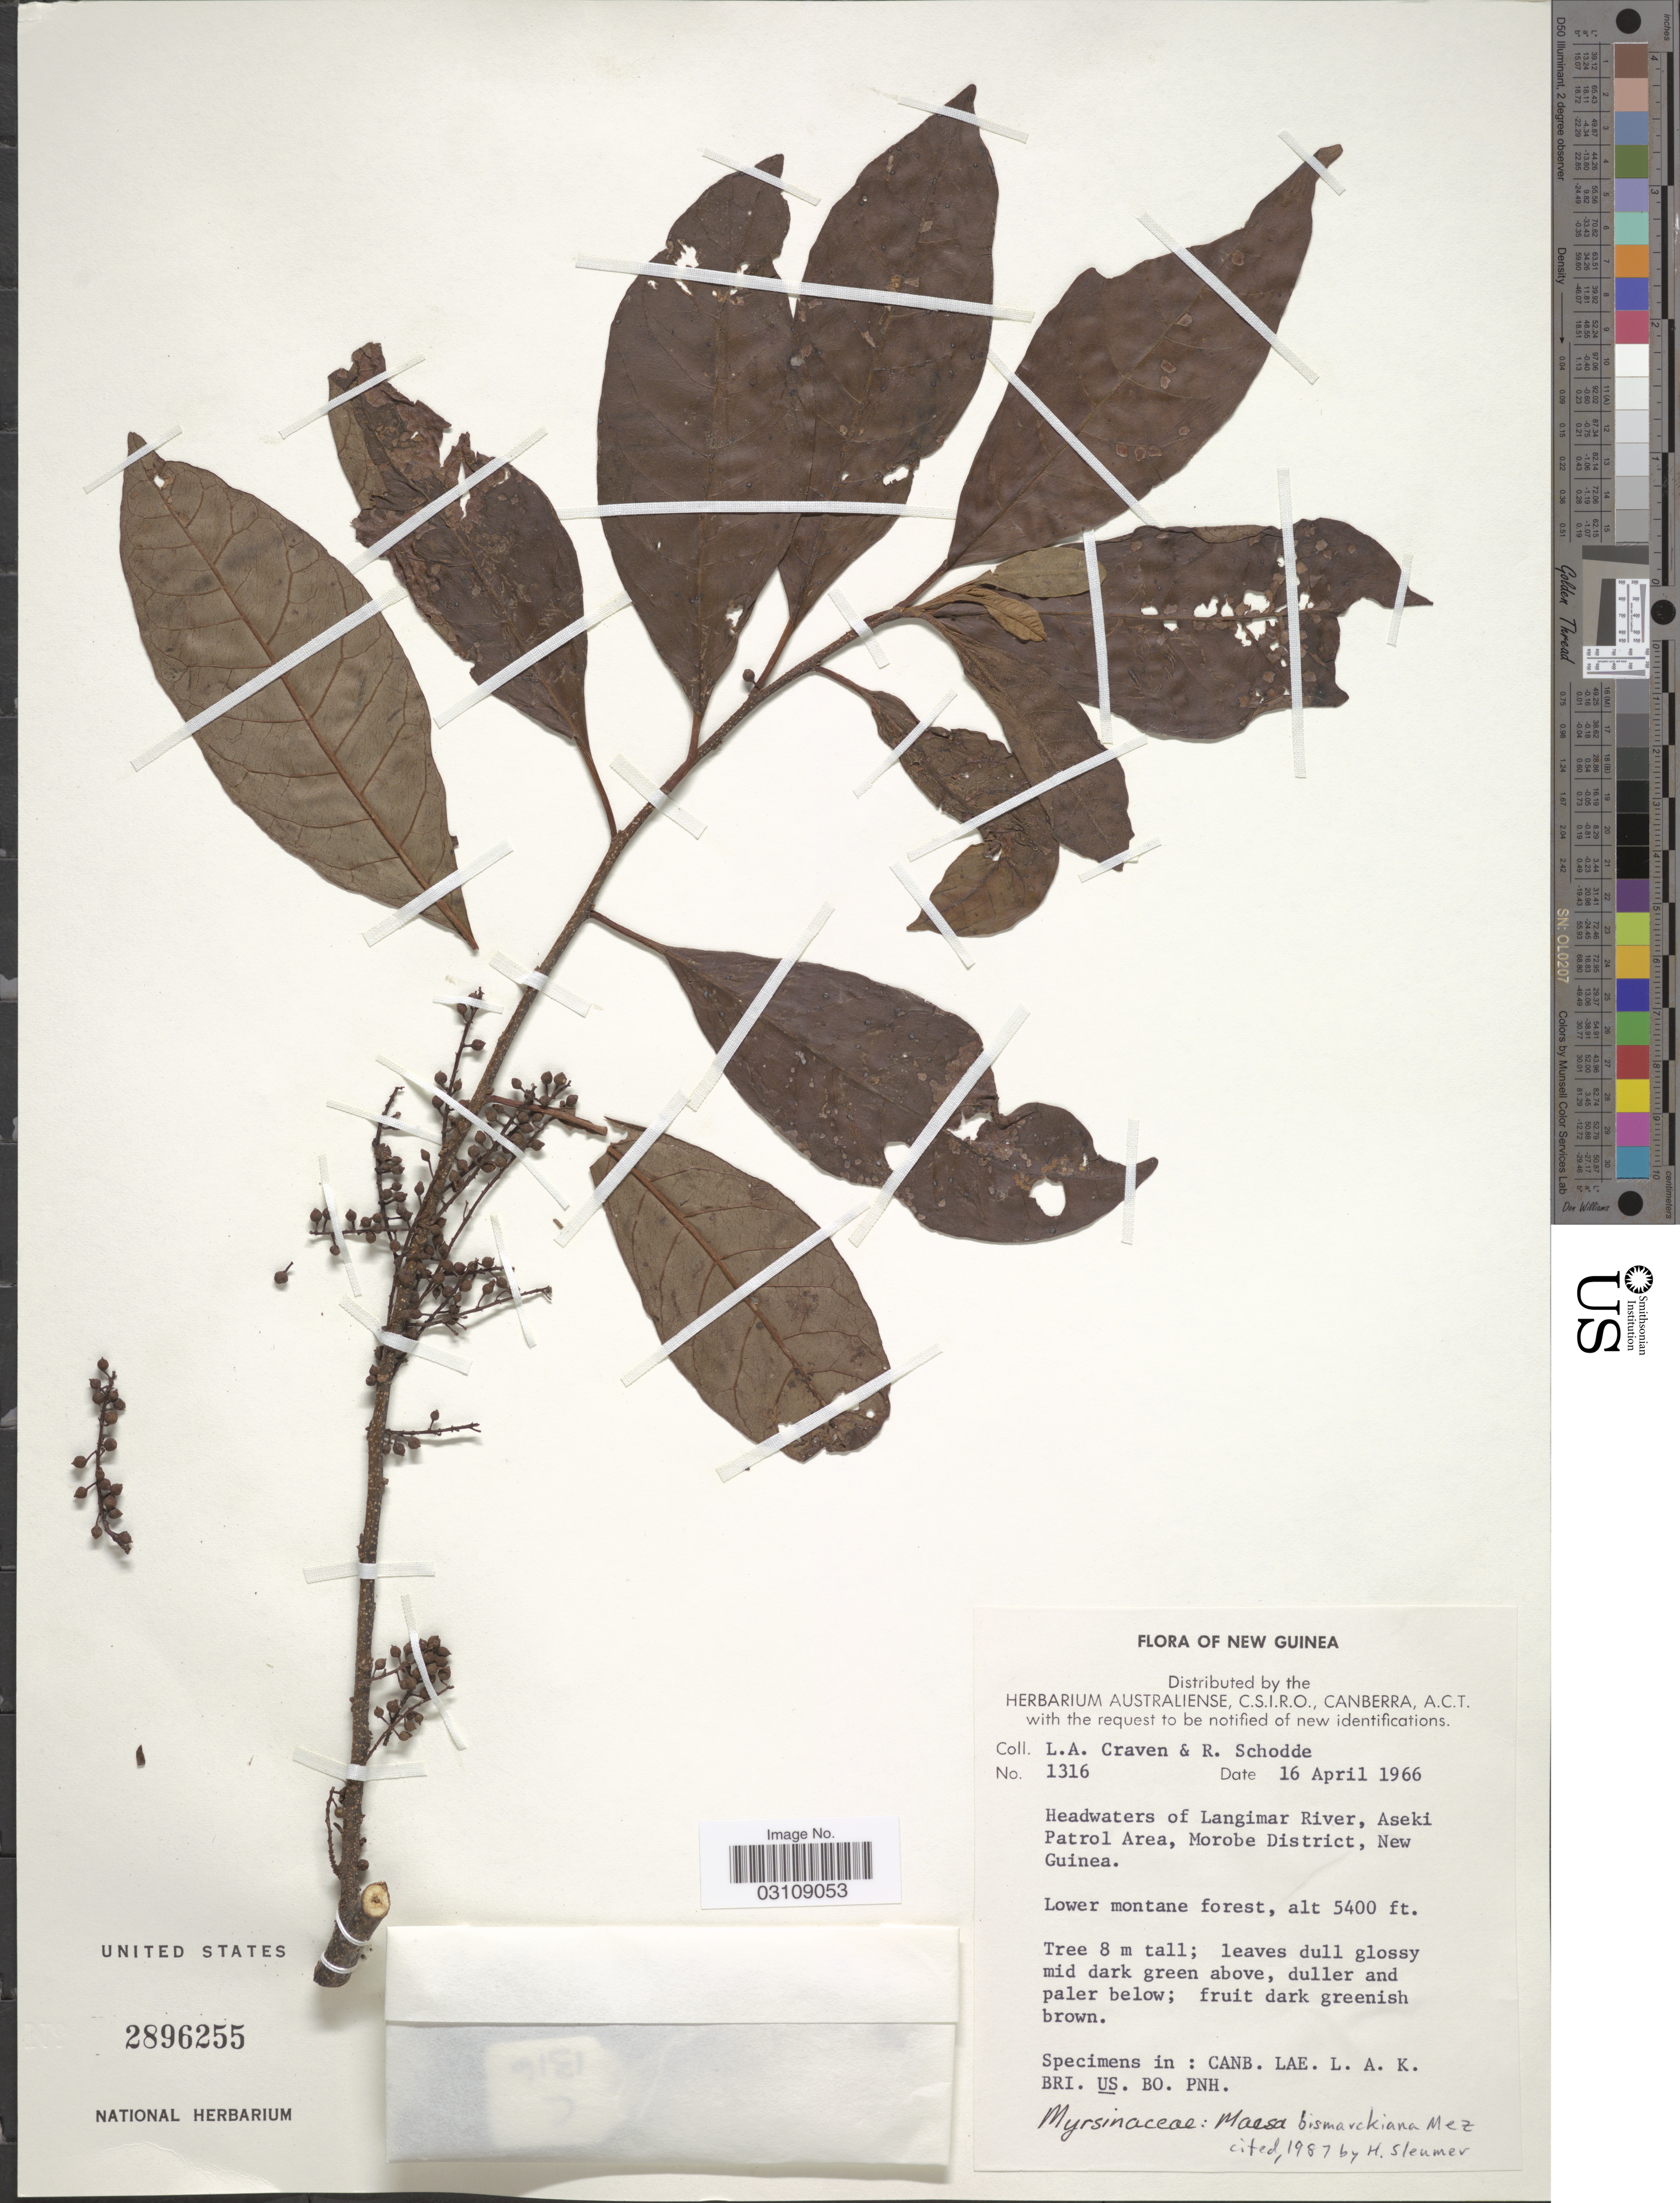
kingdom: Plantae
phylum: Tracheophyta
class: Magnoliopsida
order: Ericales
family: Primulaceae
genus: Maesa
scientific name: Maesa bismarckiana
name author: Mez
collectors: L. A. Craven & R. Schodde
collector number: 1316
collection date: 1966-04-16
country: Papua New Guinea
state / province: Morobe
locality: New Guinea, Headwaters of Langimar River, Aseki Patrol Area, Morobe District.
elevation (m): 1646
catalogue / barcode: US 2896255